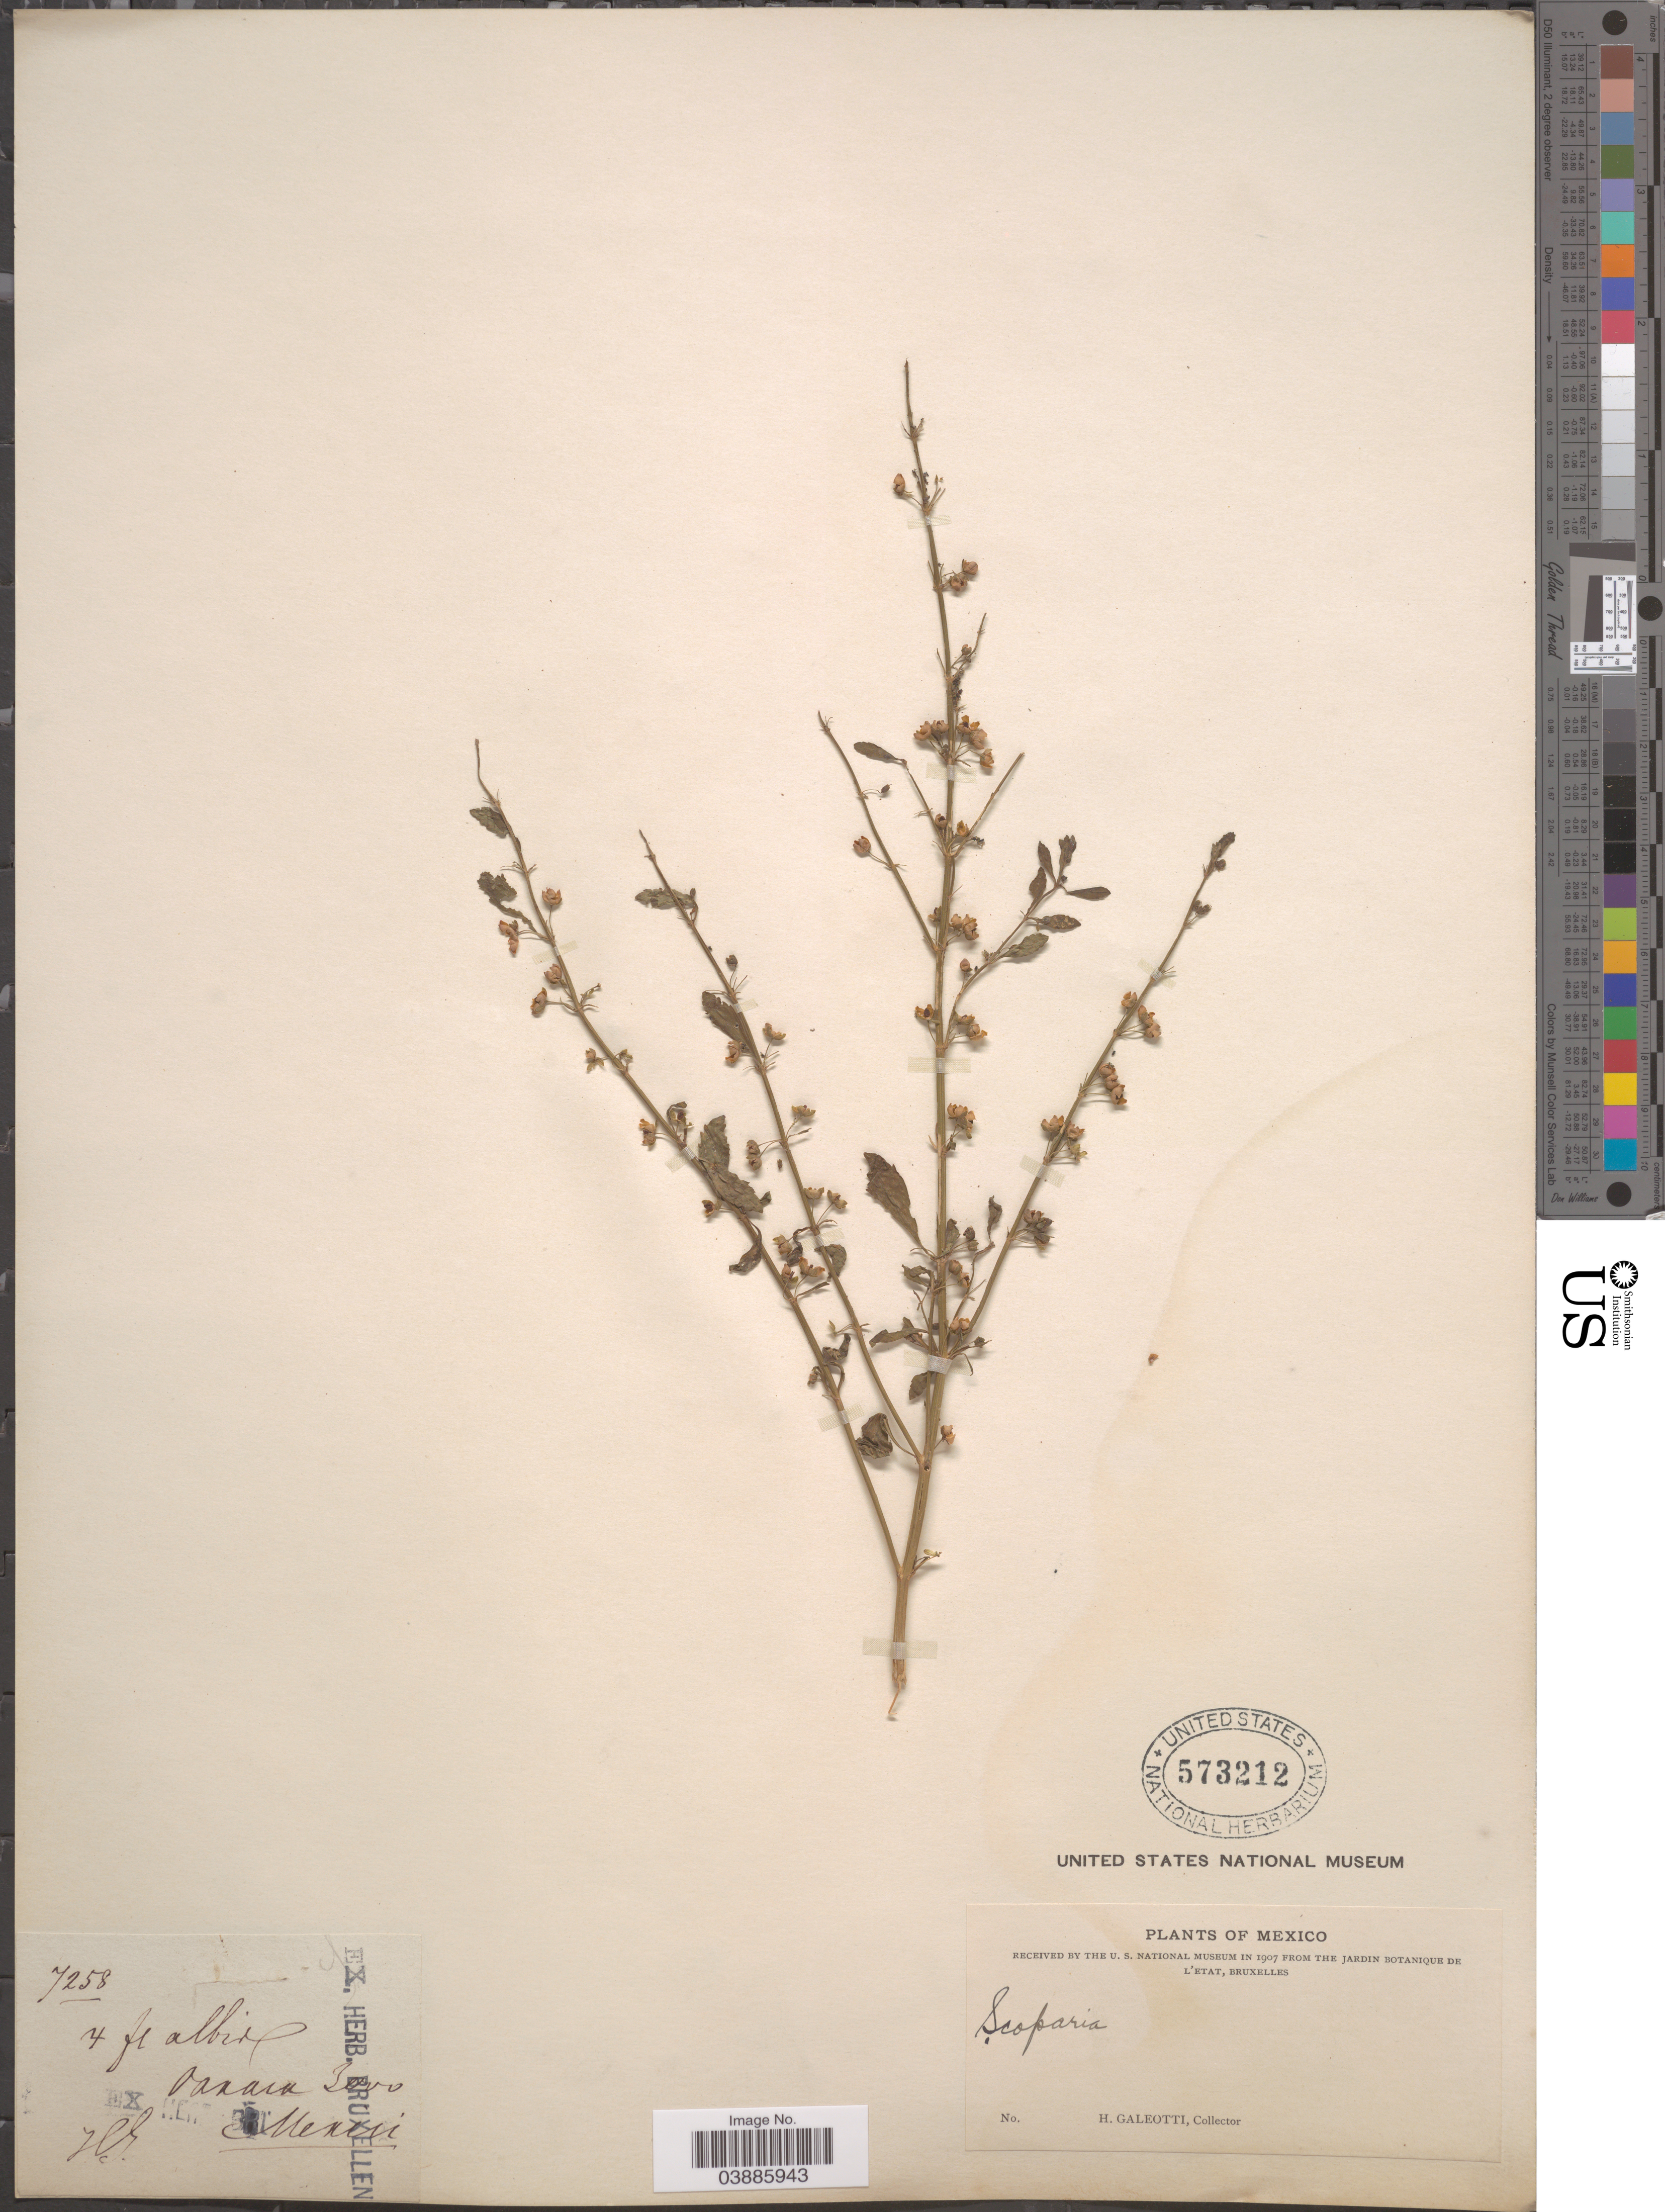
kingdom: Plantae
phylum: Tracheophyta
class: Magnoliopsida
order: Lamiales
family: Plantaginaceae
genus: Scoparia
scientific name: Scoparia dulcis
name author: L.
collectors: H. G. Galeotti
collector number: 7258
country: Mexico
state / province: Oaxaca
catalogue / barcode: US 573212